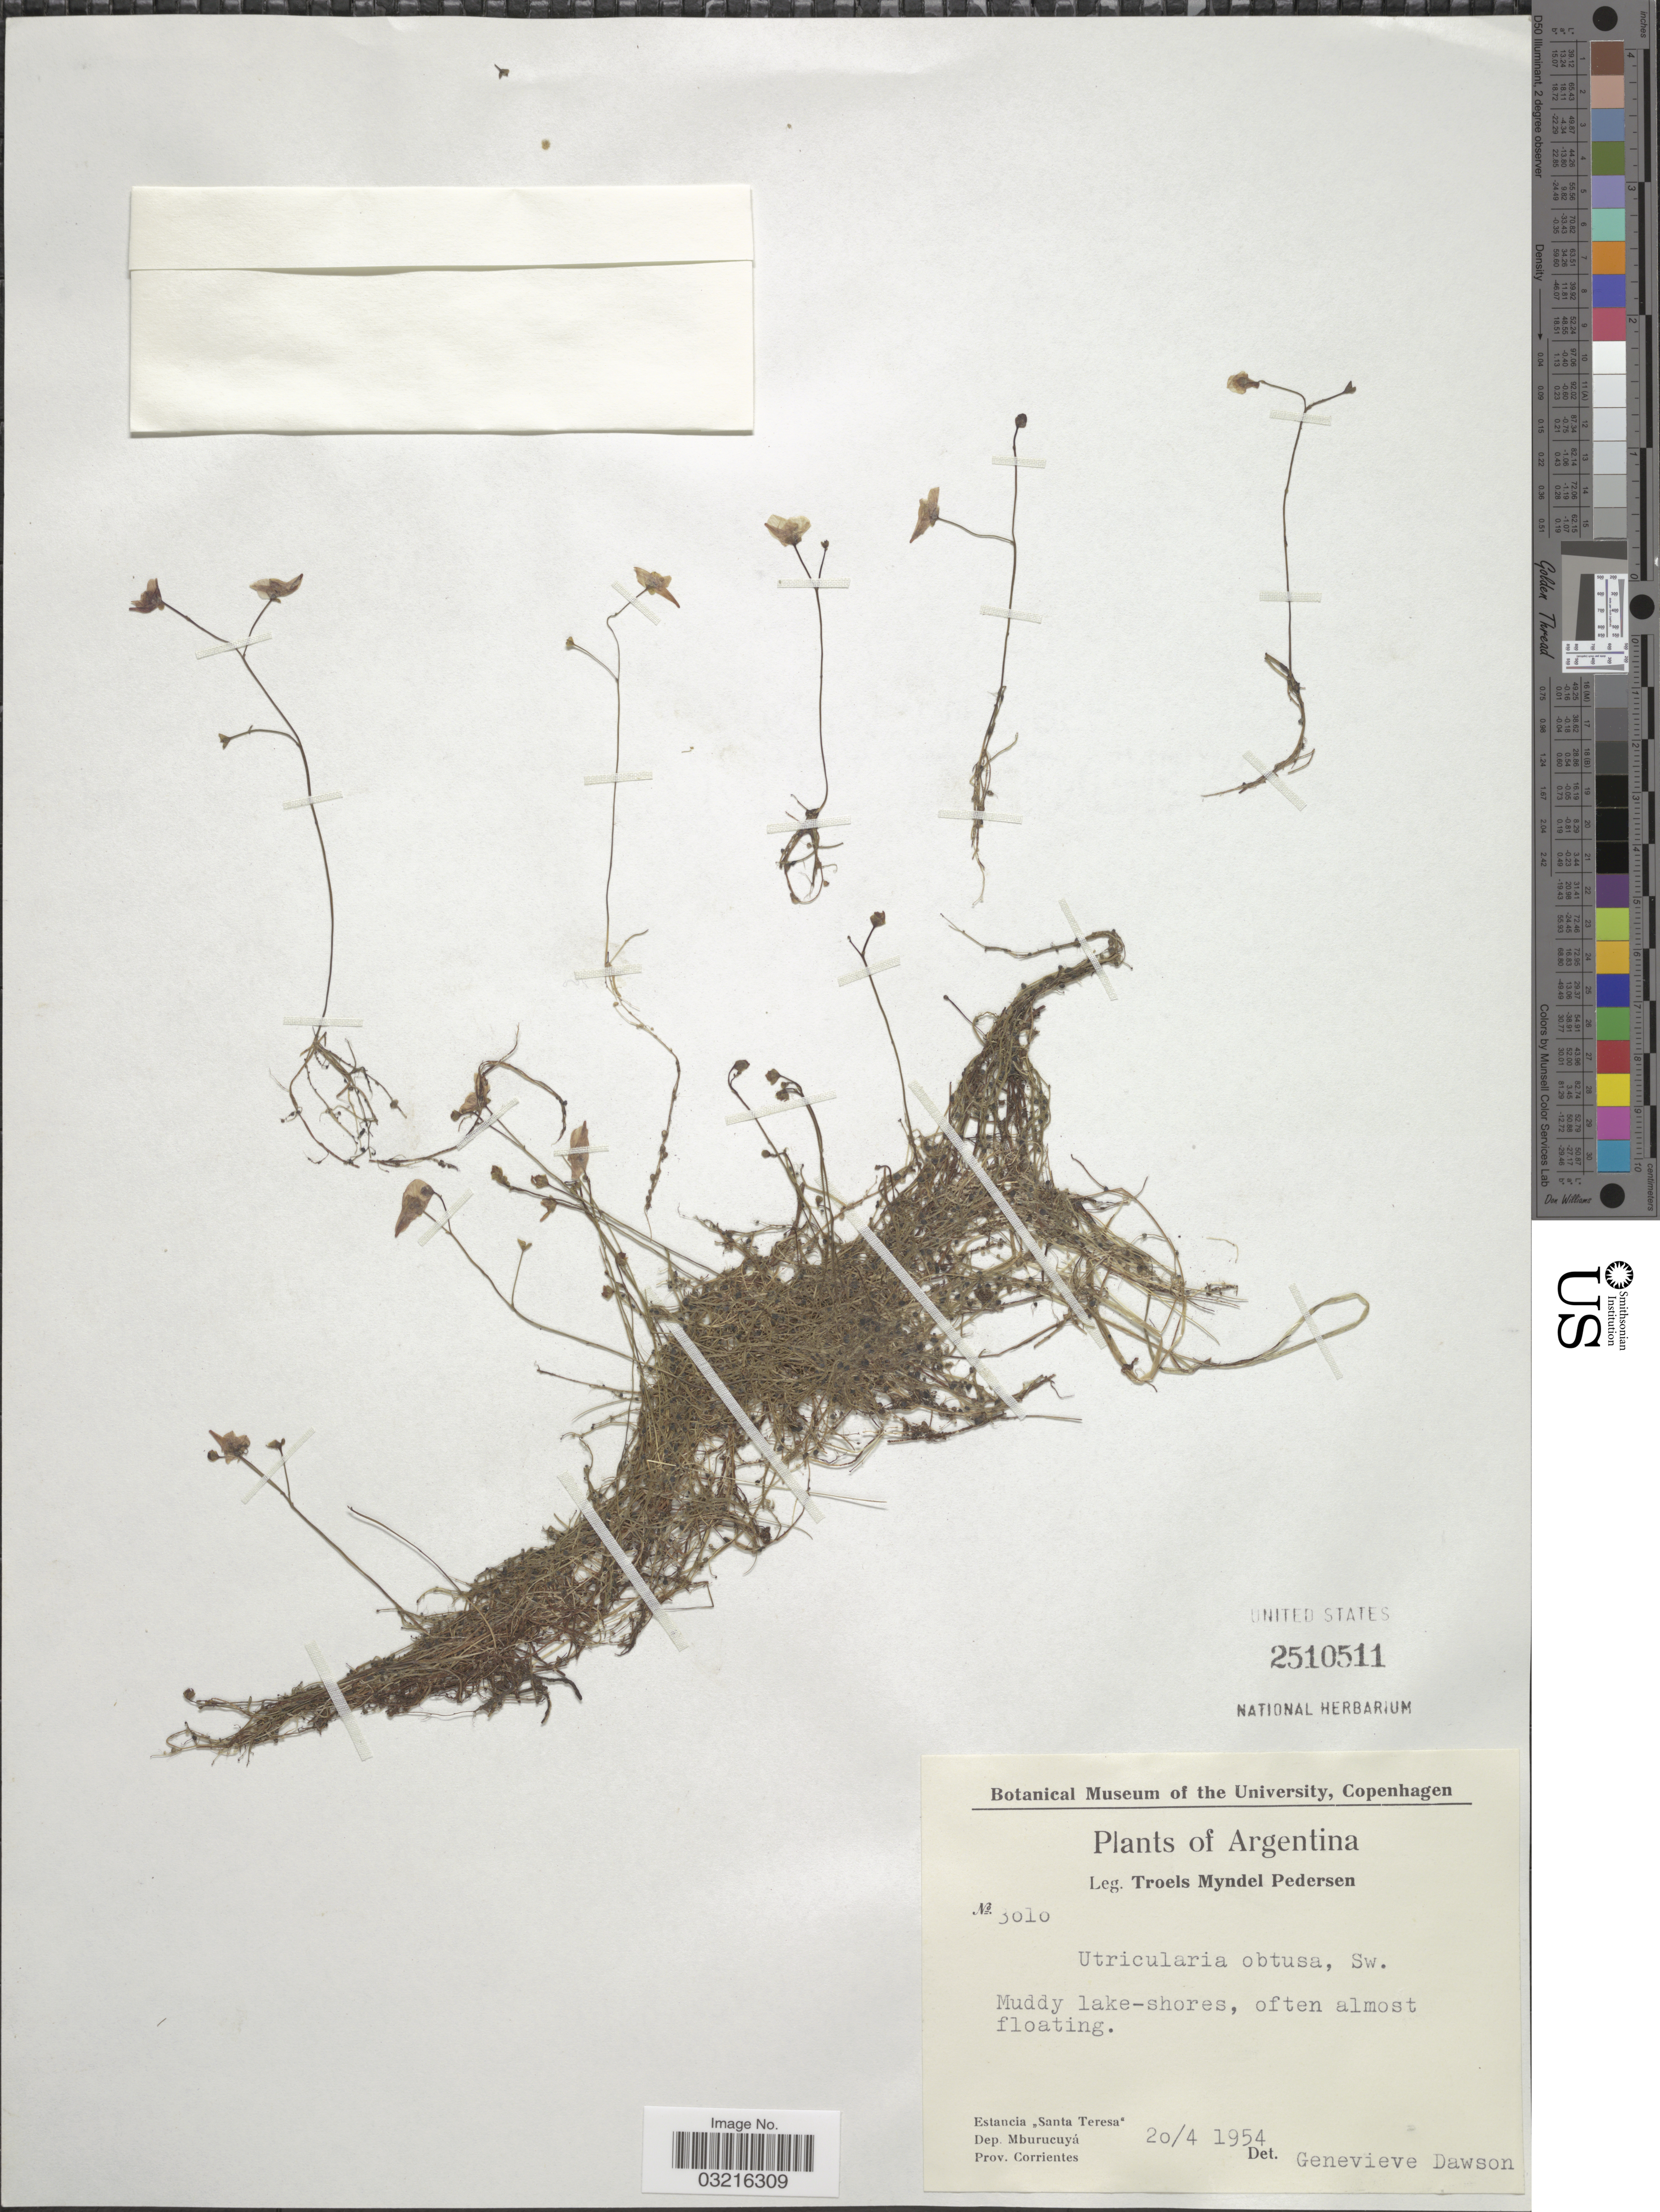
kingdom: Plantae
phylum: Tracheophyta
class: Magnoliopsida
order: Lamiales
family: Lentibulariaceae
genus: Utricularia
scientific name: Utricularia gibba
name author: L.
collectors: T. Pederson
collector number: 3010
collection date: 1954-04-20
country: Argentina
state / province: Corrientes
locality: Muddy lake-shores, often almost floating. Estancia "Santa Teresa", Dep. Mburucuyá.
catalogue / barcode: US 2510511